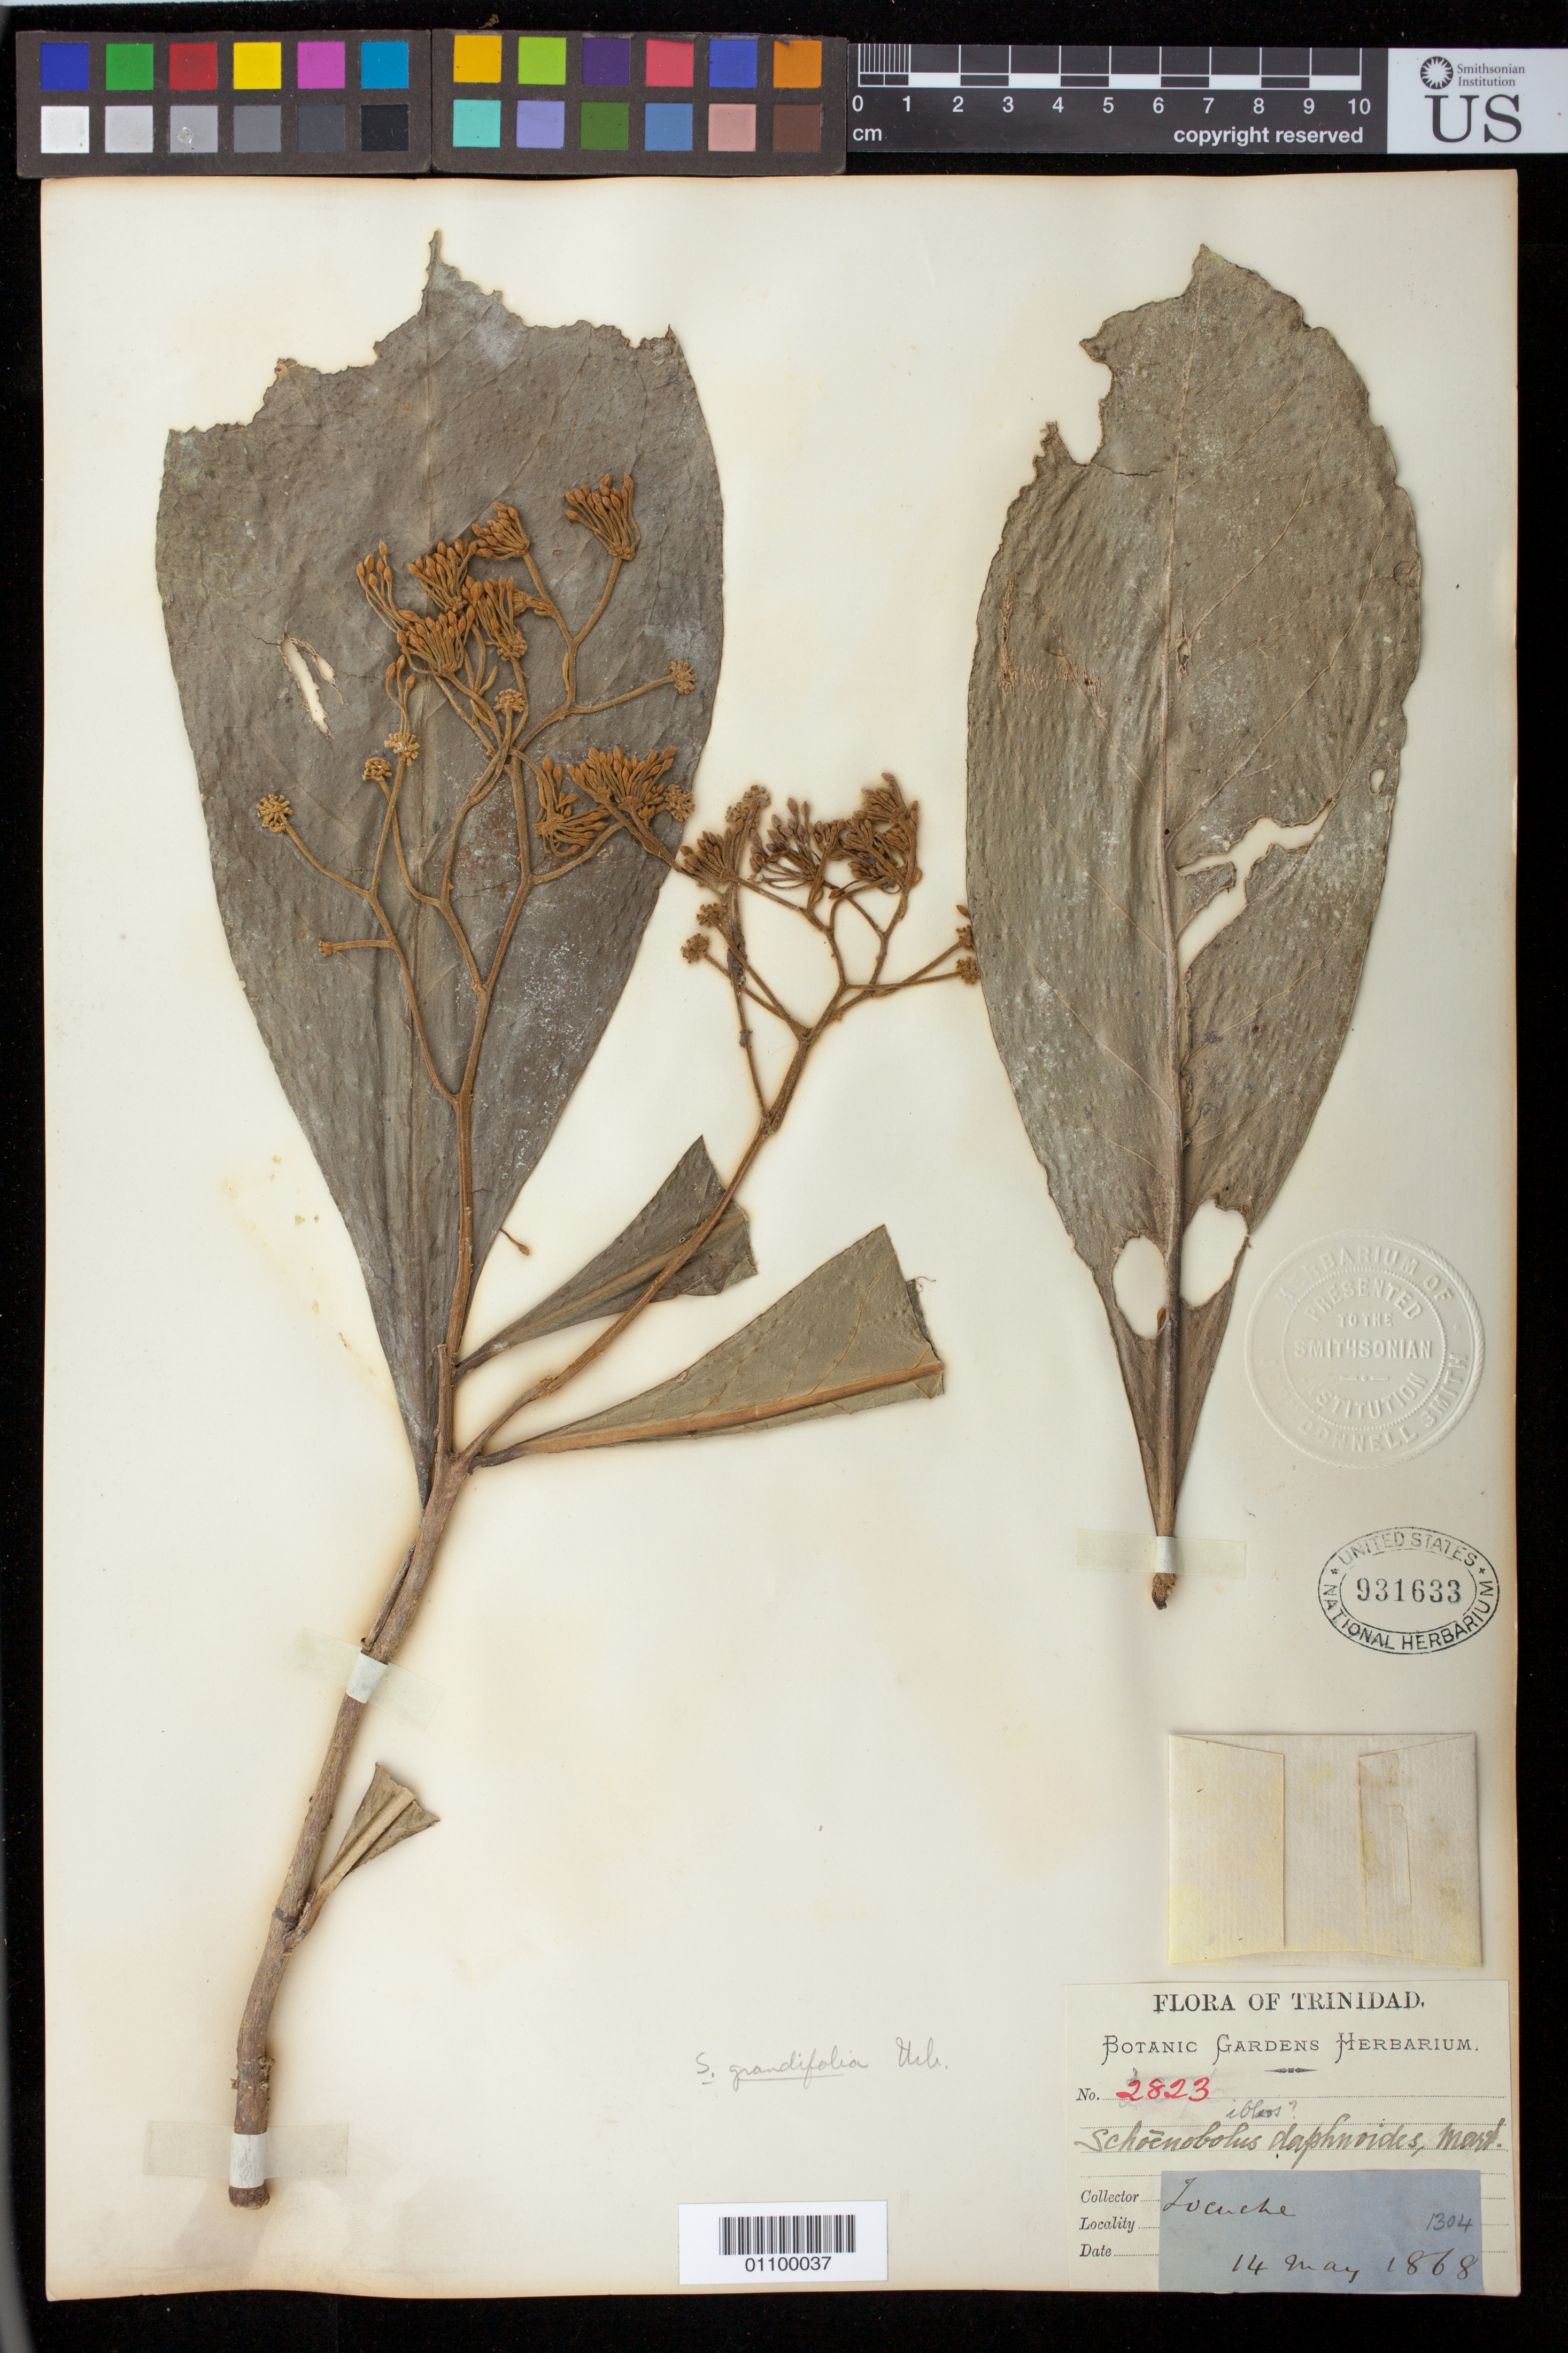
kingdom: Plantae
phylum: Tracheophyta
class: Magnoliopsida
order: Malvales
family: Thymelaeaceae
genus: Schoenobiblus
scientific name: Schoenobiblus grandifolia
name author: Urb.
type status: Isolectotype; Isosyntype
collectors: Botanic Gardens Herbarium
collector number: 2823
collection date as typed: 14 May 1868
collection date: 1868-05-14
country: Trinidad and Tobago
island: Trinidad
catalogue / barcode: US 931633